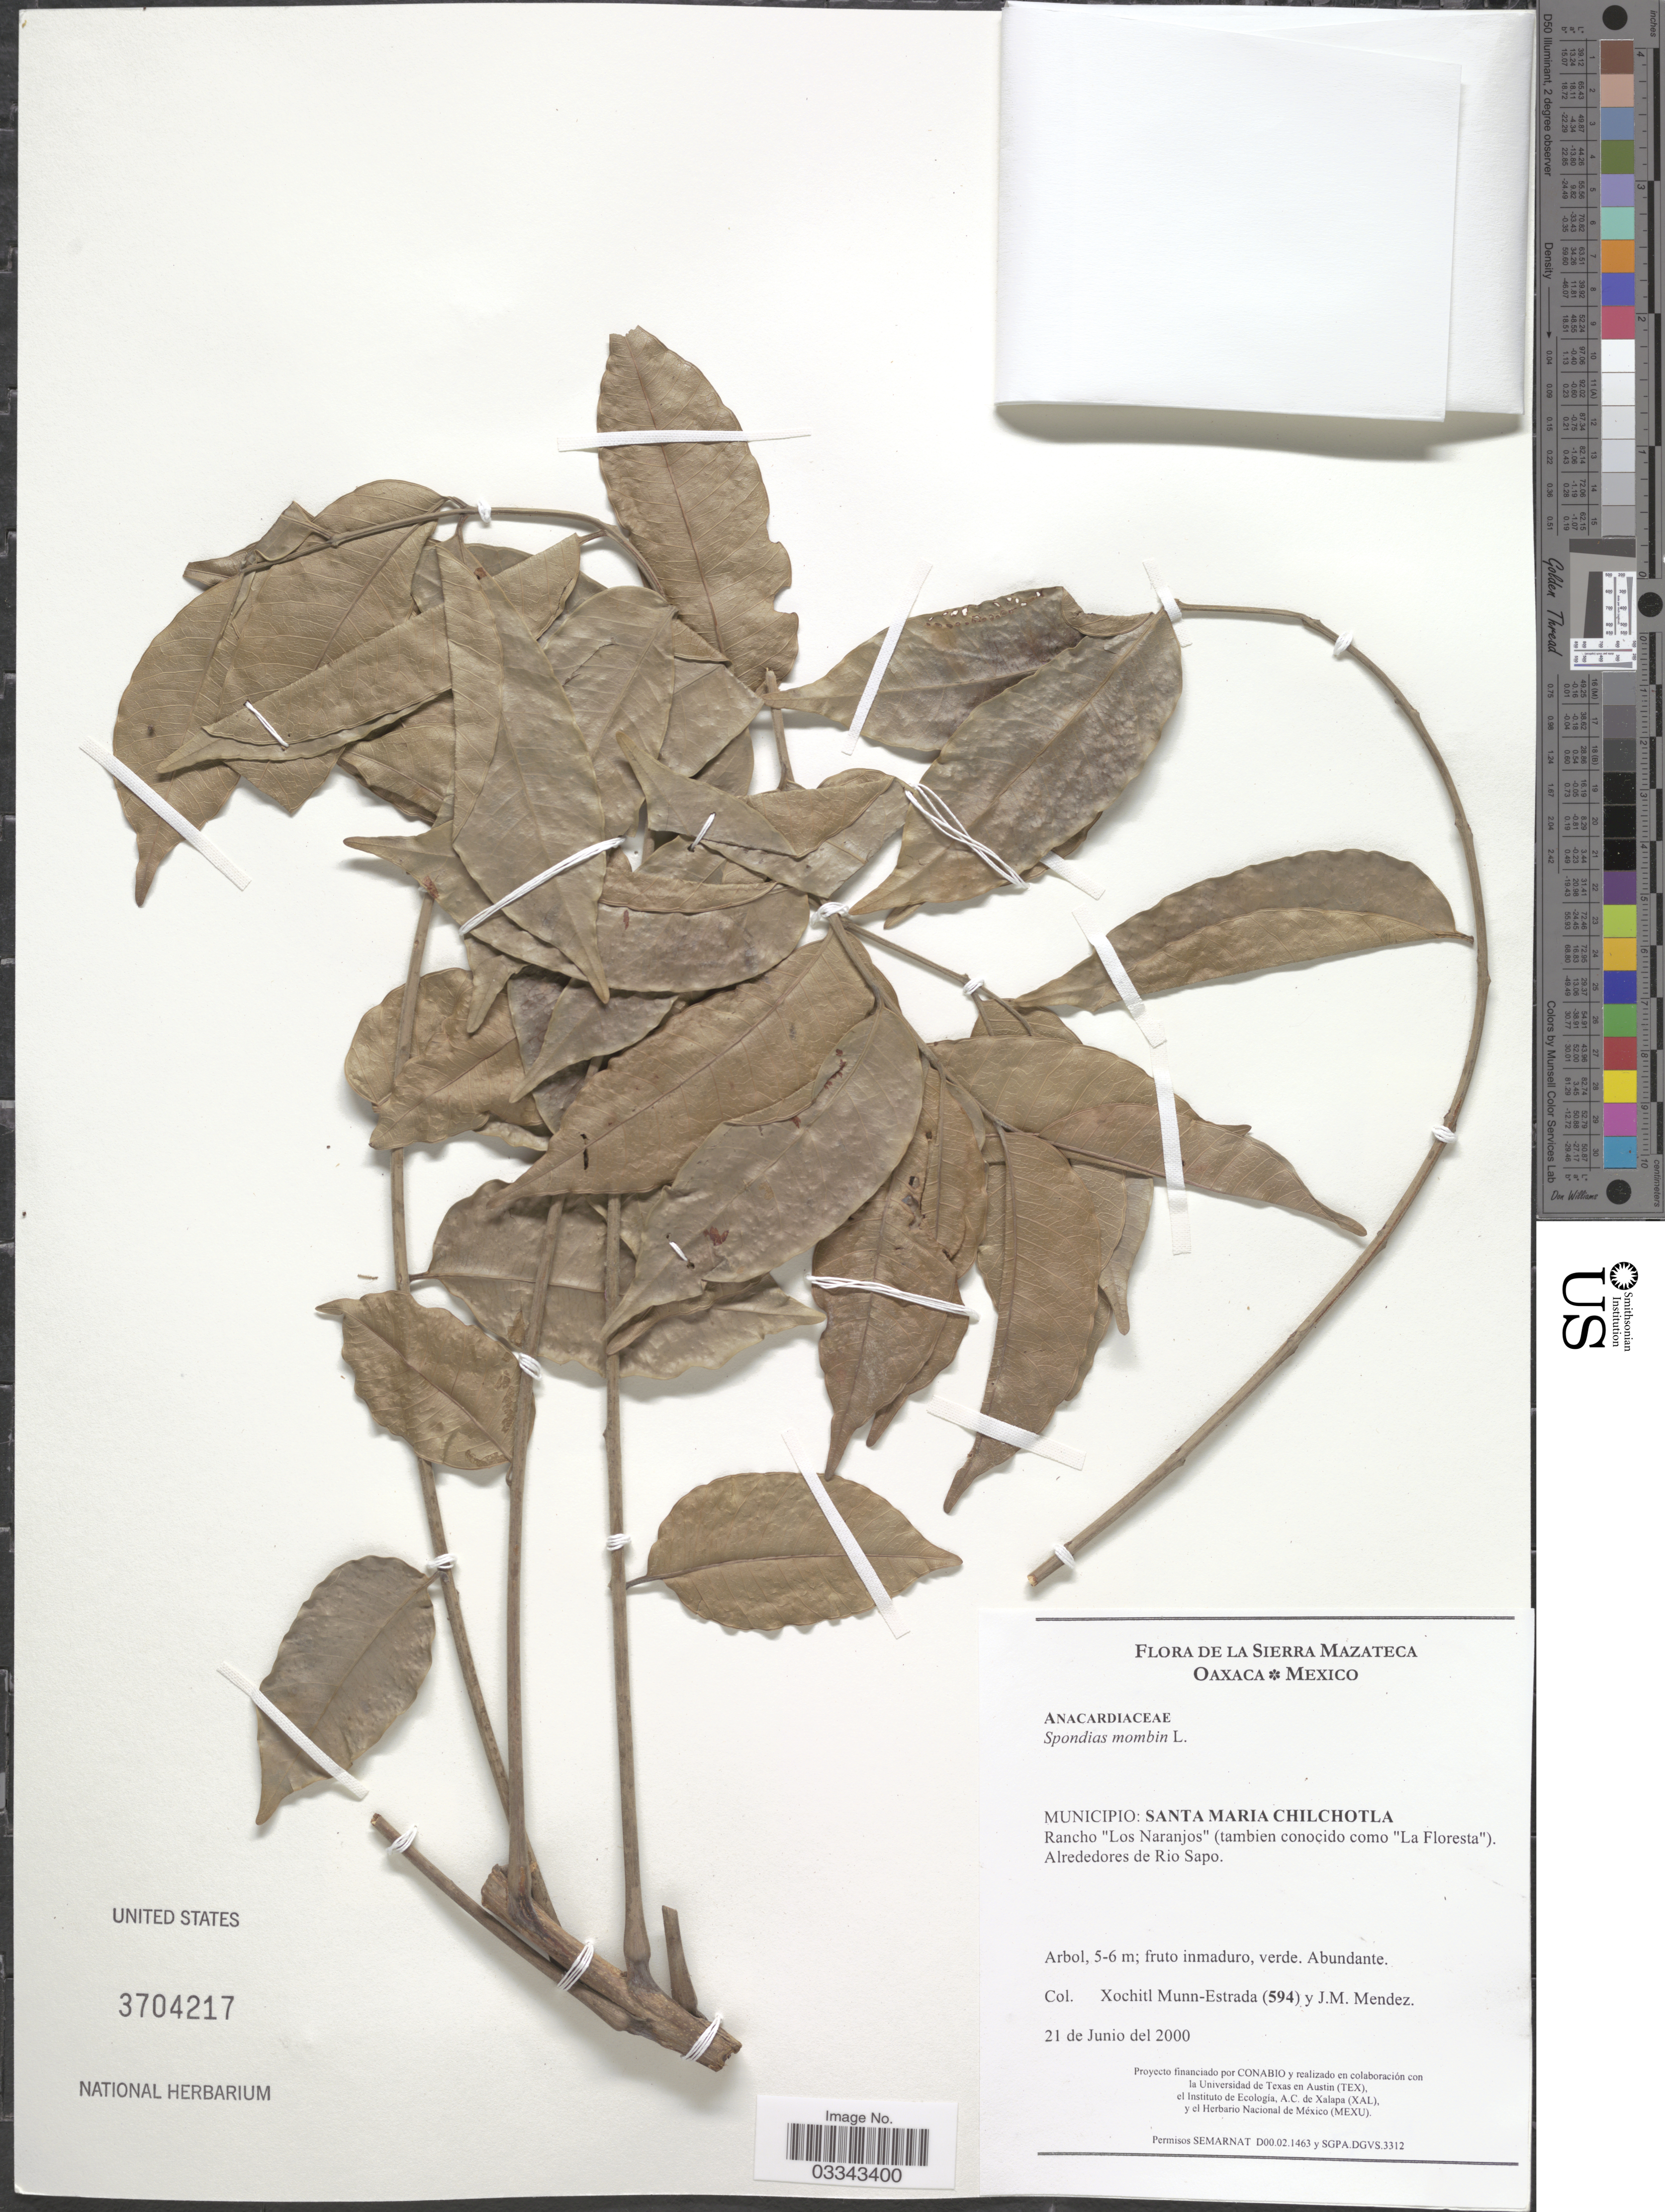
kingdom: Plantae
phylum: Tracheophyta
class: Magnoliopsida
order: Sapindales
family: Anacardiaceae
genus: Spondias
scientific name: Spondias mombin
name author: L.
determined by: Mitchell, John D.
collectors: X. Munn-Estrada & J. Mendez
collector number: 594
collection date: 2000-06-21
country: Mexico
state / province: Oaxaca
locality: De La Sierra Mazateca. Municipio: Santa Maria Chilchotla. Rancho "Los Naranjos" (tambien conocido como "La Floresta"). Alrededores de Rio Sapo.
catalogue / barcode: US 3704217